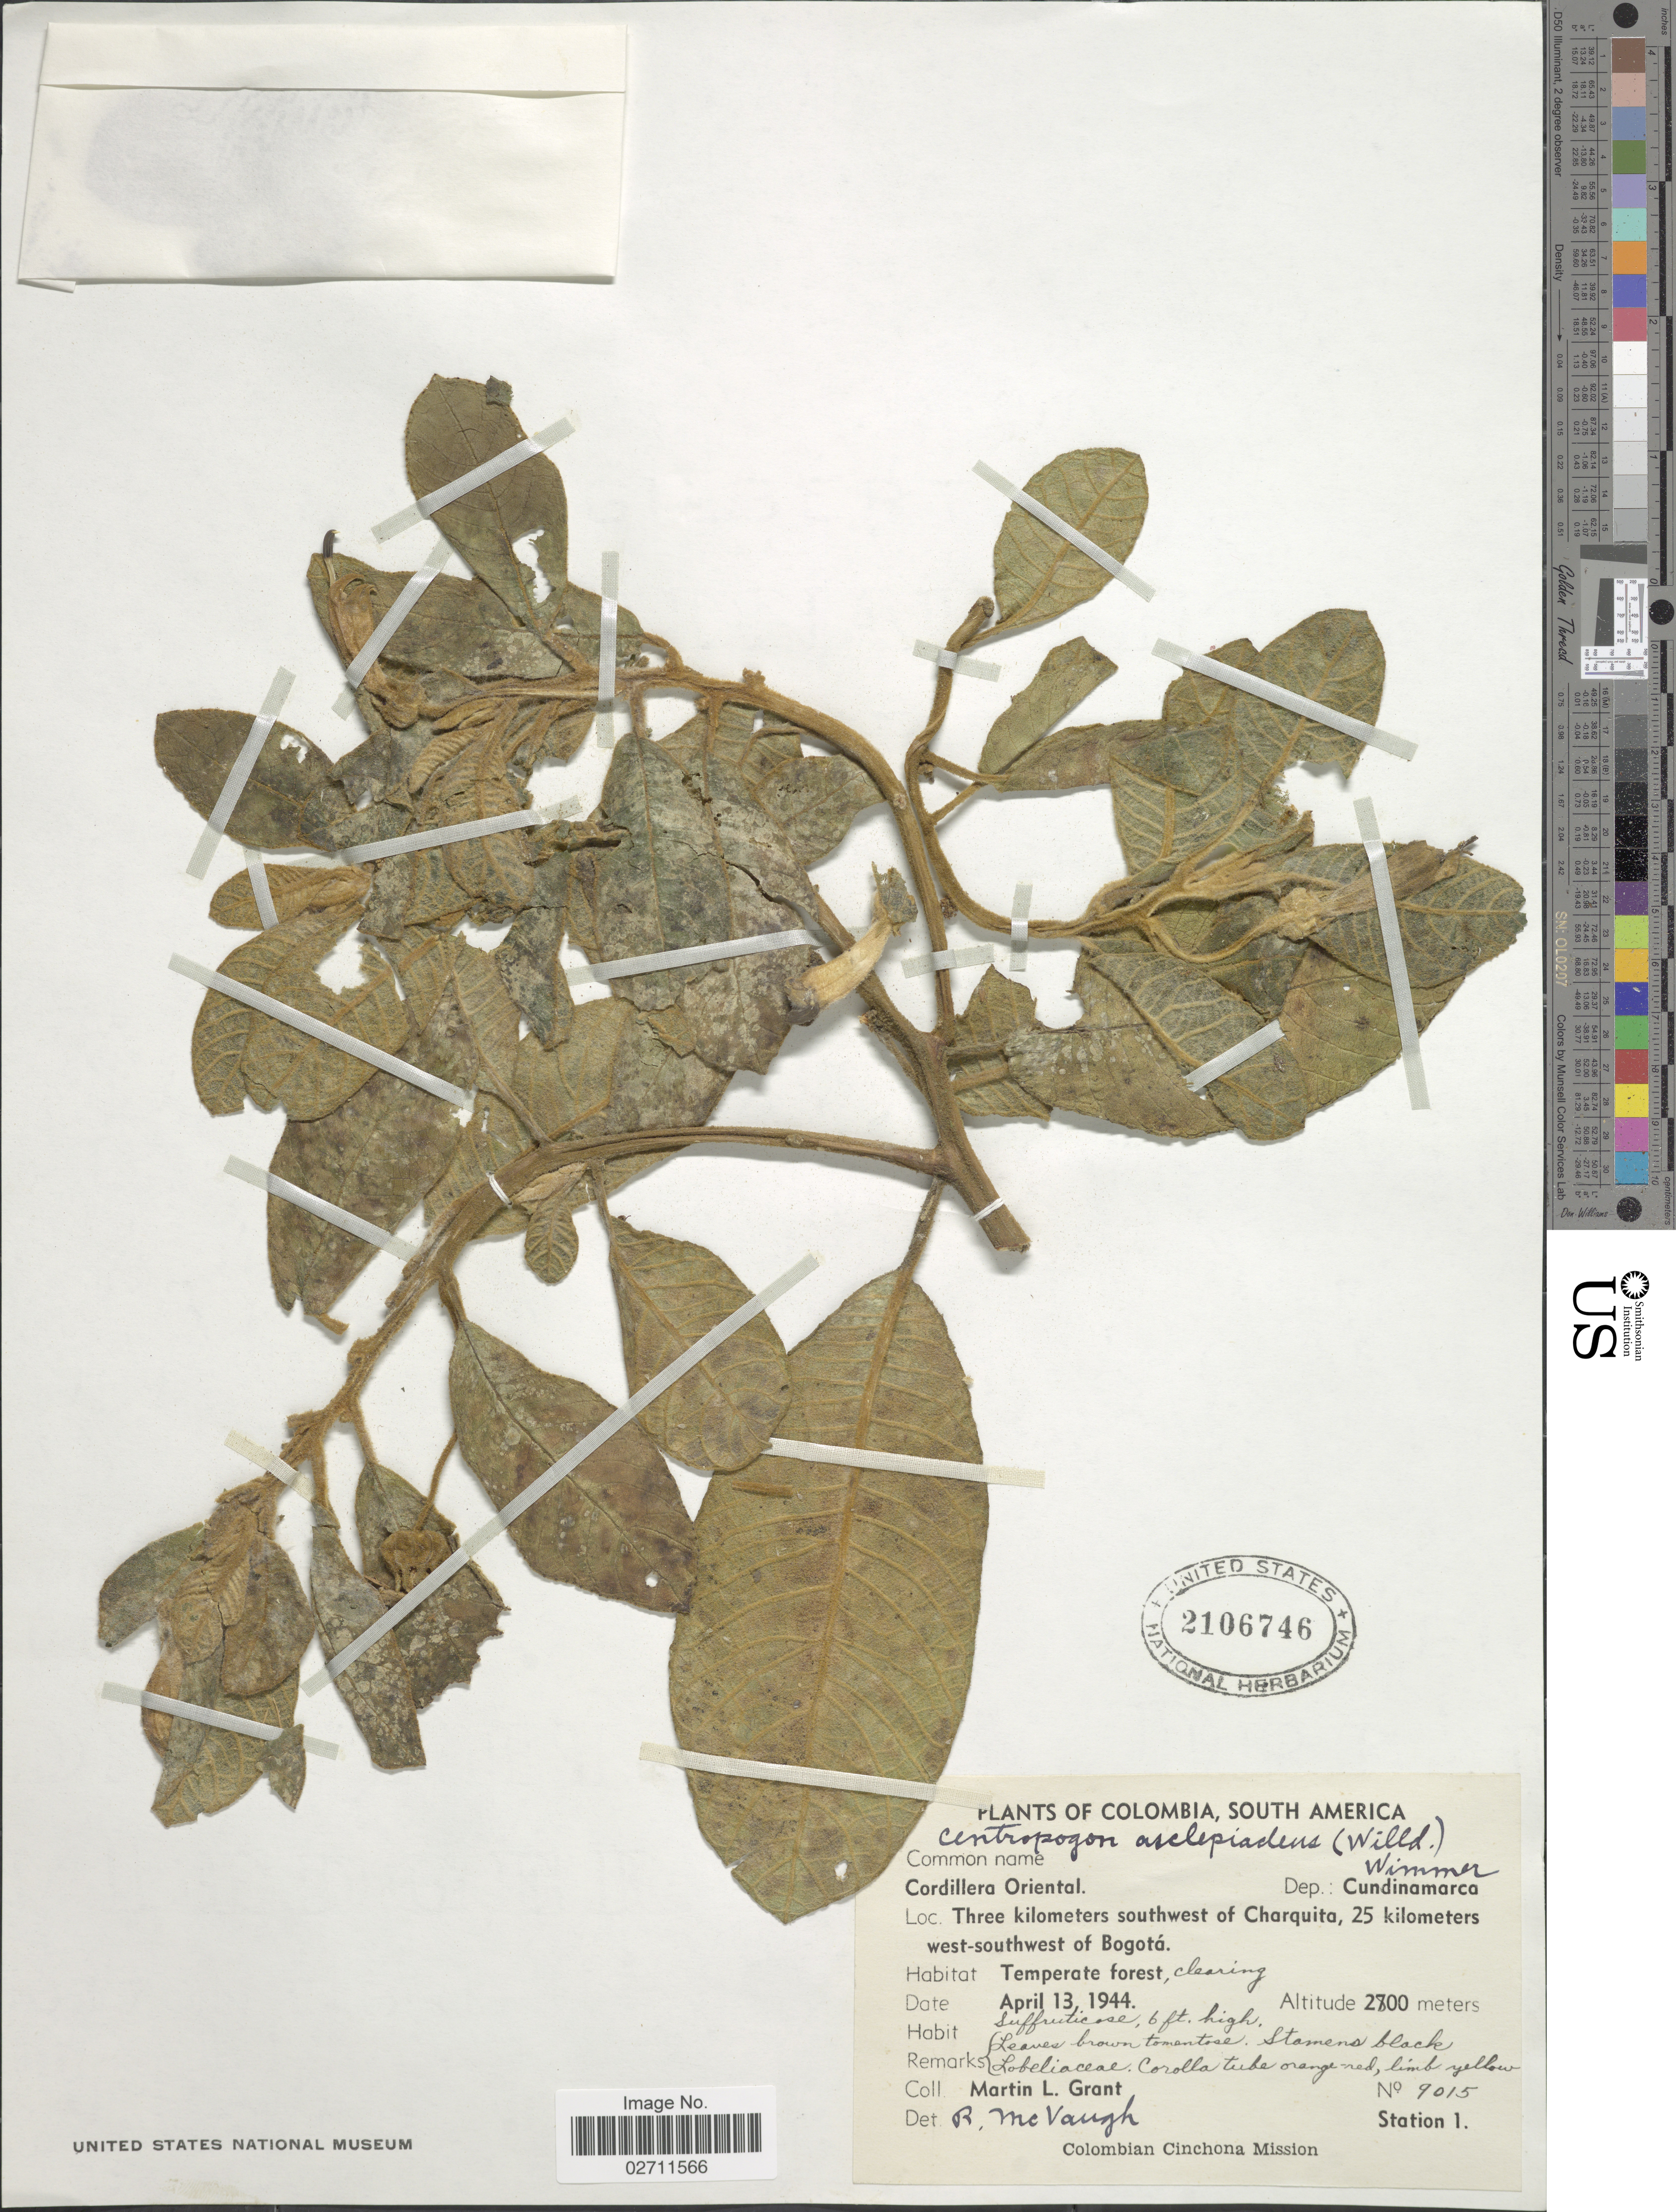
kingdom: Plantae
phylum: Tracheophyta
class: Magnoliopsida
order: Asterales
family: Campanulaceae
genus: Centropogon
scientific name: Centropogon asclepiadeus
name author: (Willd. ex Schult.) E. Wimm.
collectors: M. L. Grant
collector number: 9015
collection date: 1944-04-13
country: Colombia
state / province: Cundinamarca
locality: Cordillera Oriental. Three Kilometers southwest of Charquita, 25 kilometers west-southwest of Bogota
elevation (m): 2800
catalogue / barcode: US 2106746